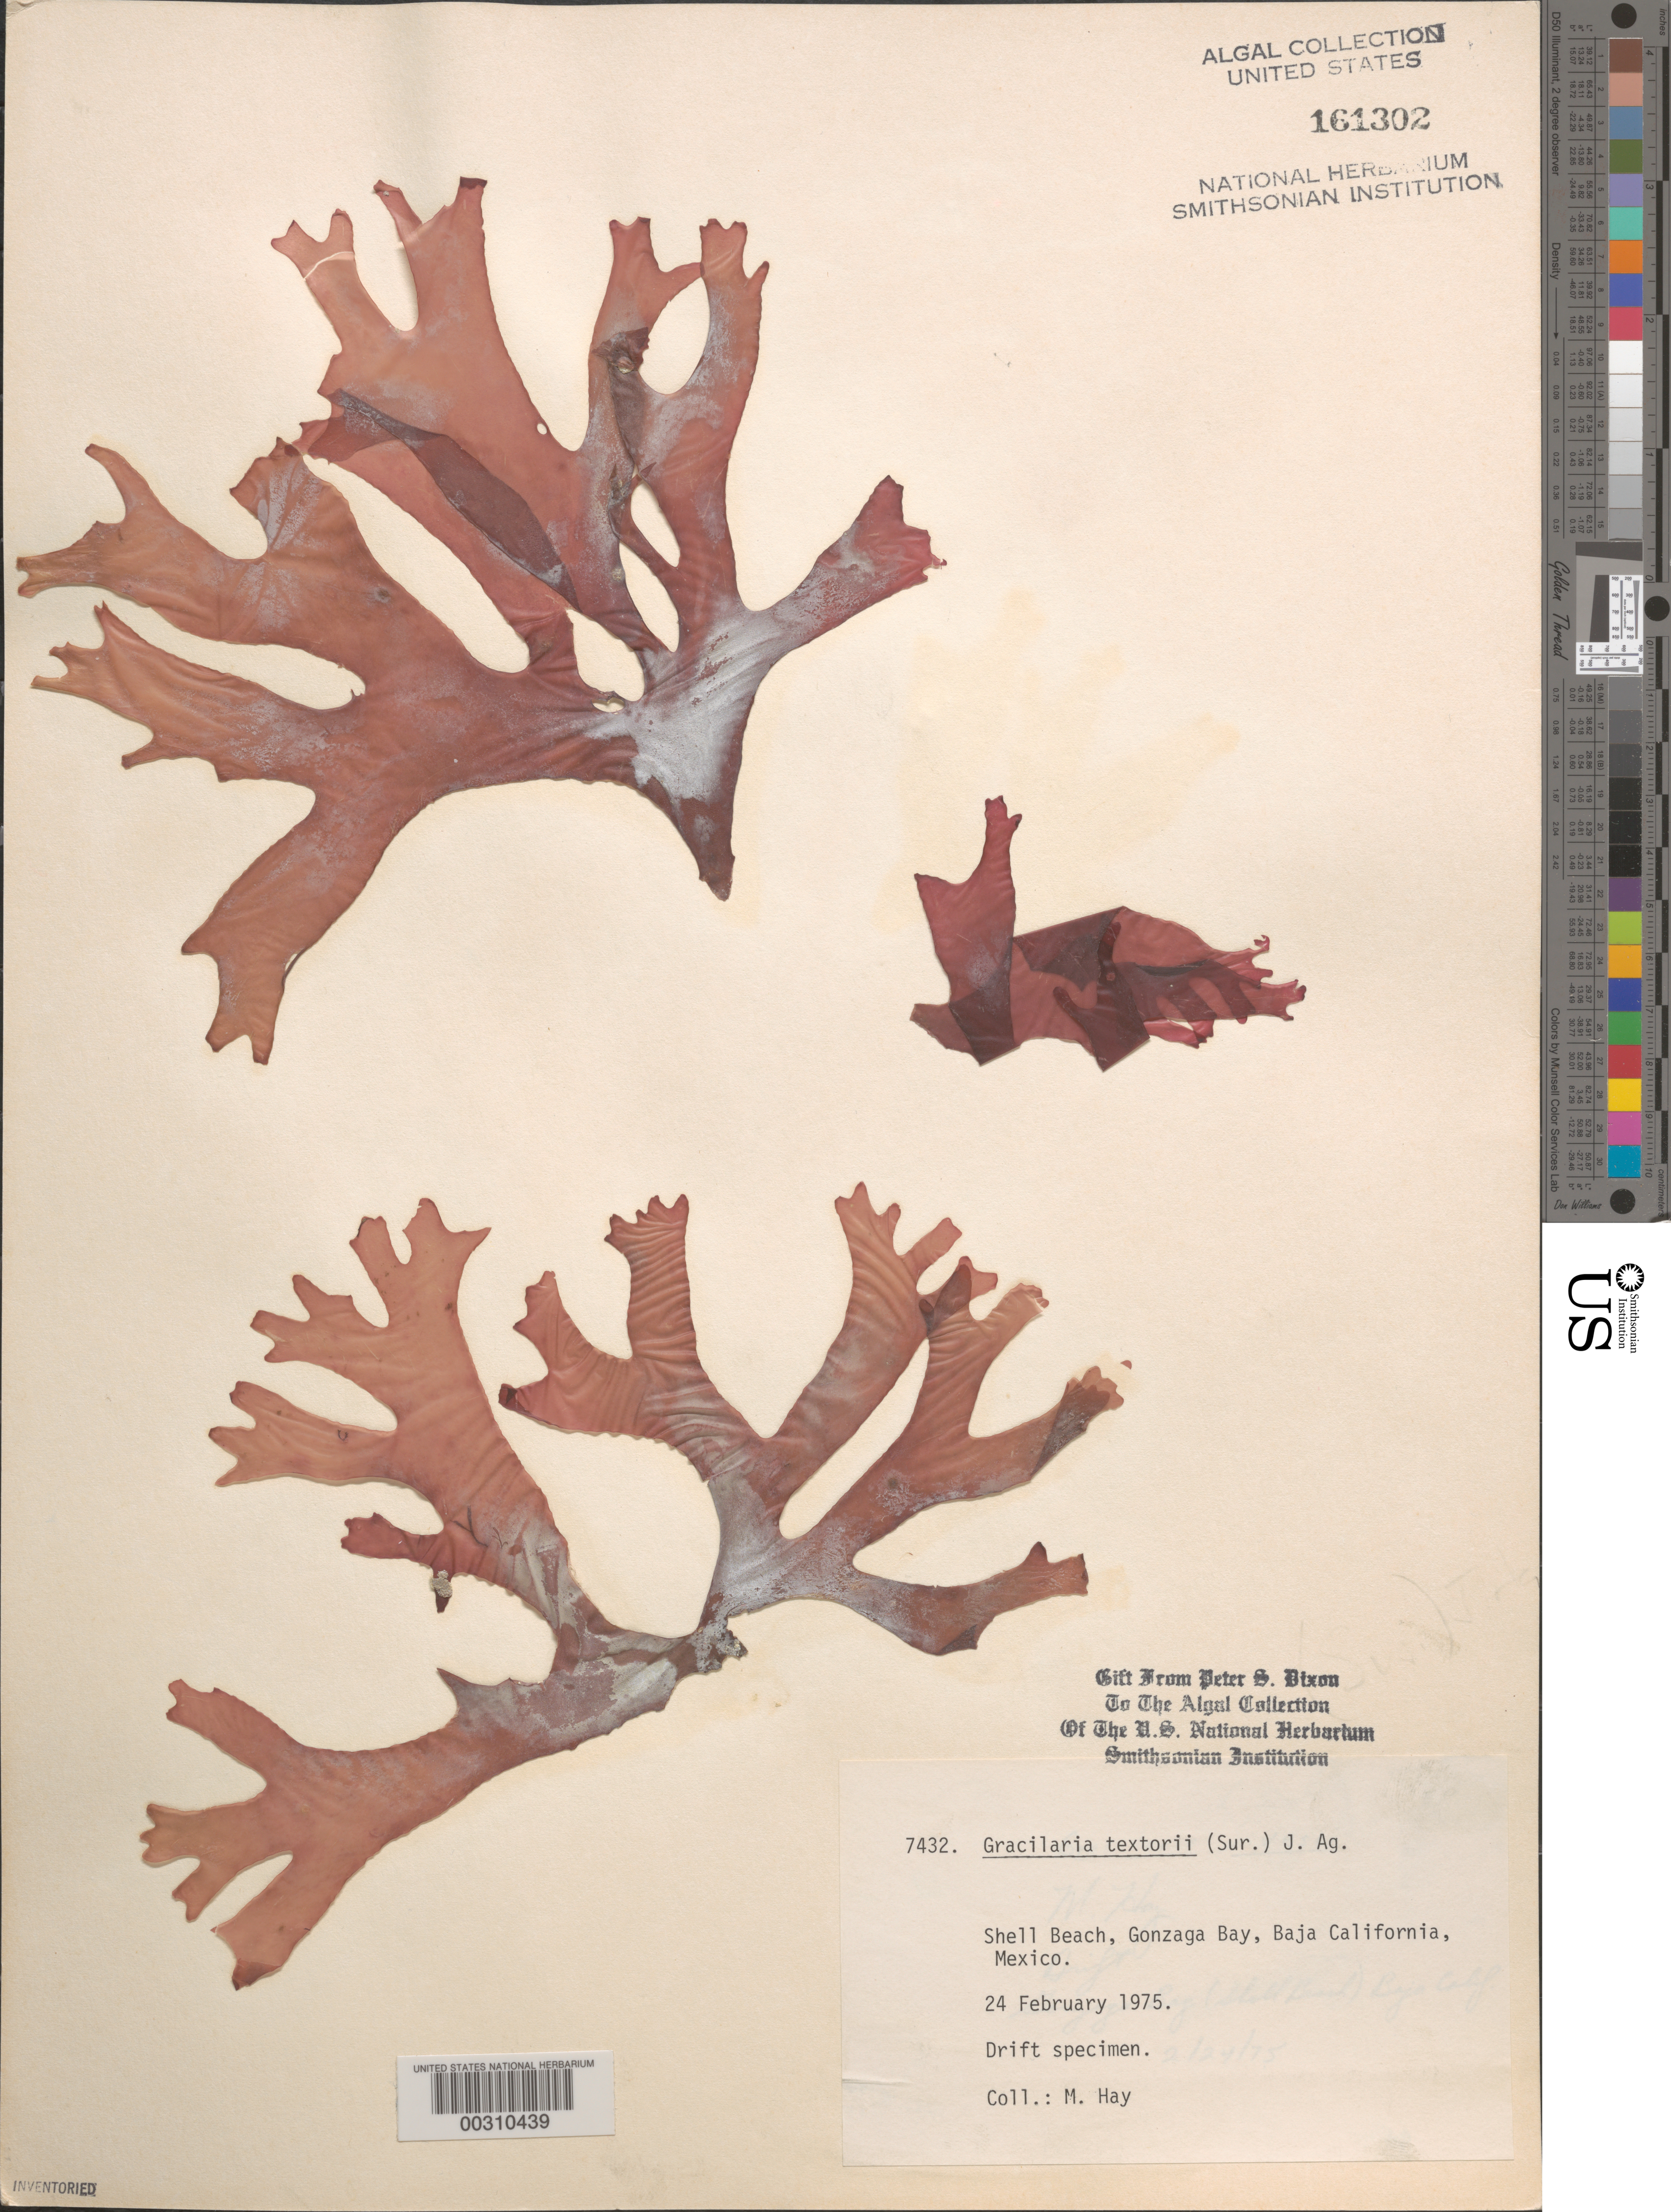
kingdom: Plantae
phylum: Rhodophyta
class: Florideophyceae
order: Gracilariales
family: Gracilariaceae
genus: Gracilaria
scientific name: Gracilaria textorii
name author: (Suringar) De Toni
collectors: M. E. Hay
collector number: PSD 7432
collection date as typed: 24 Feb 1975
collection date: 1975-02-24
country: Mexico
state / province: Baja California Norte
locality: Shell Beach, Bahia San Luis Gonzaga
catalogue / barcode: US 161302